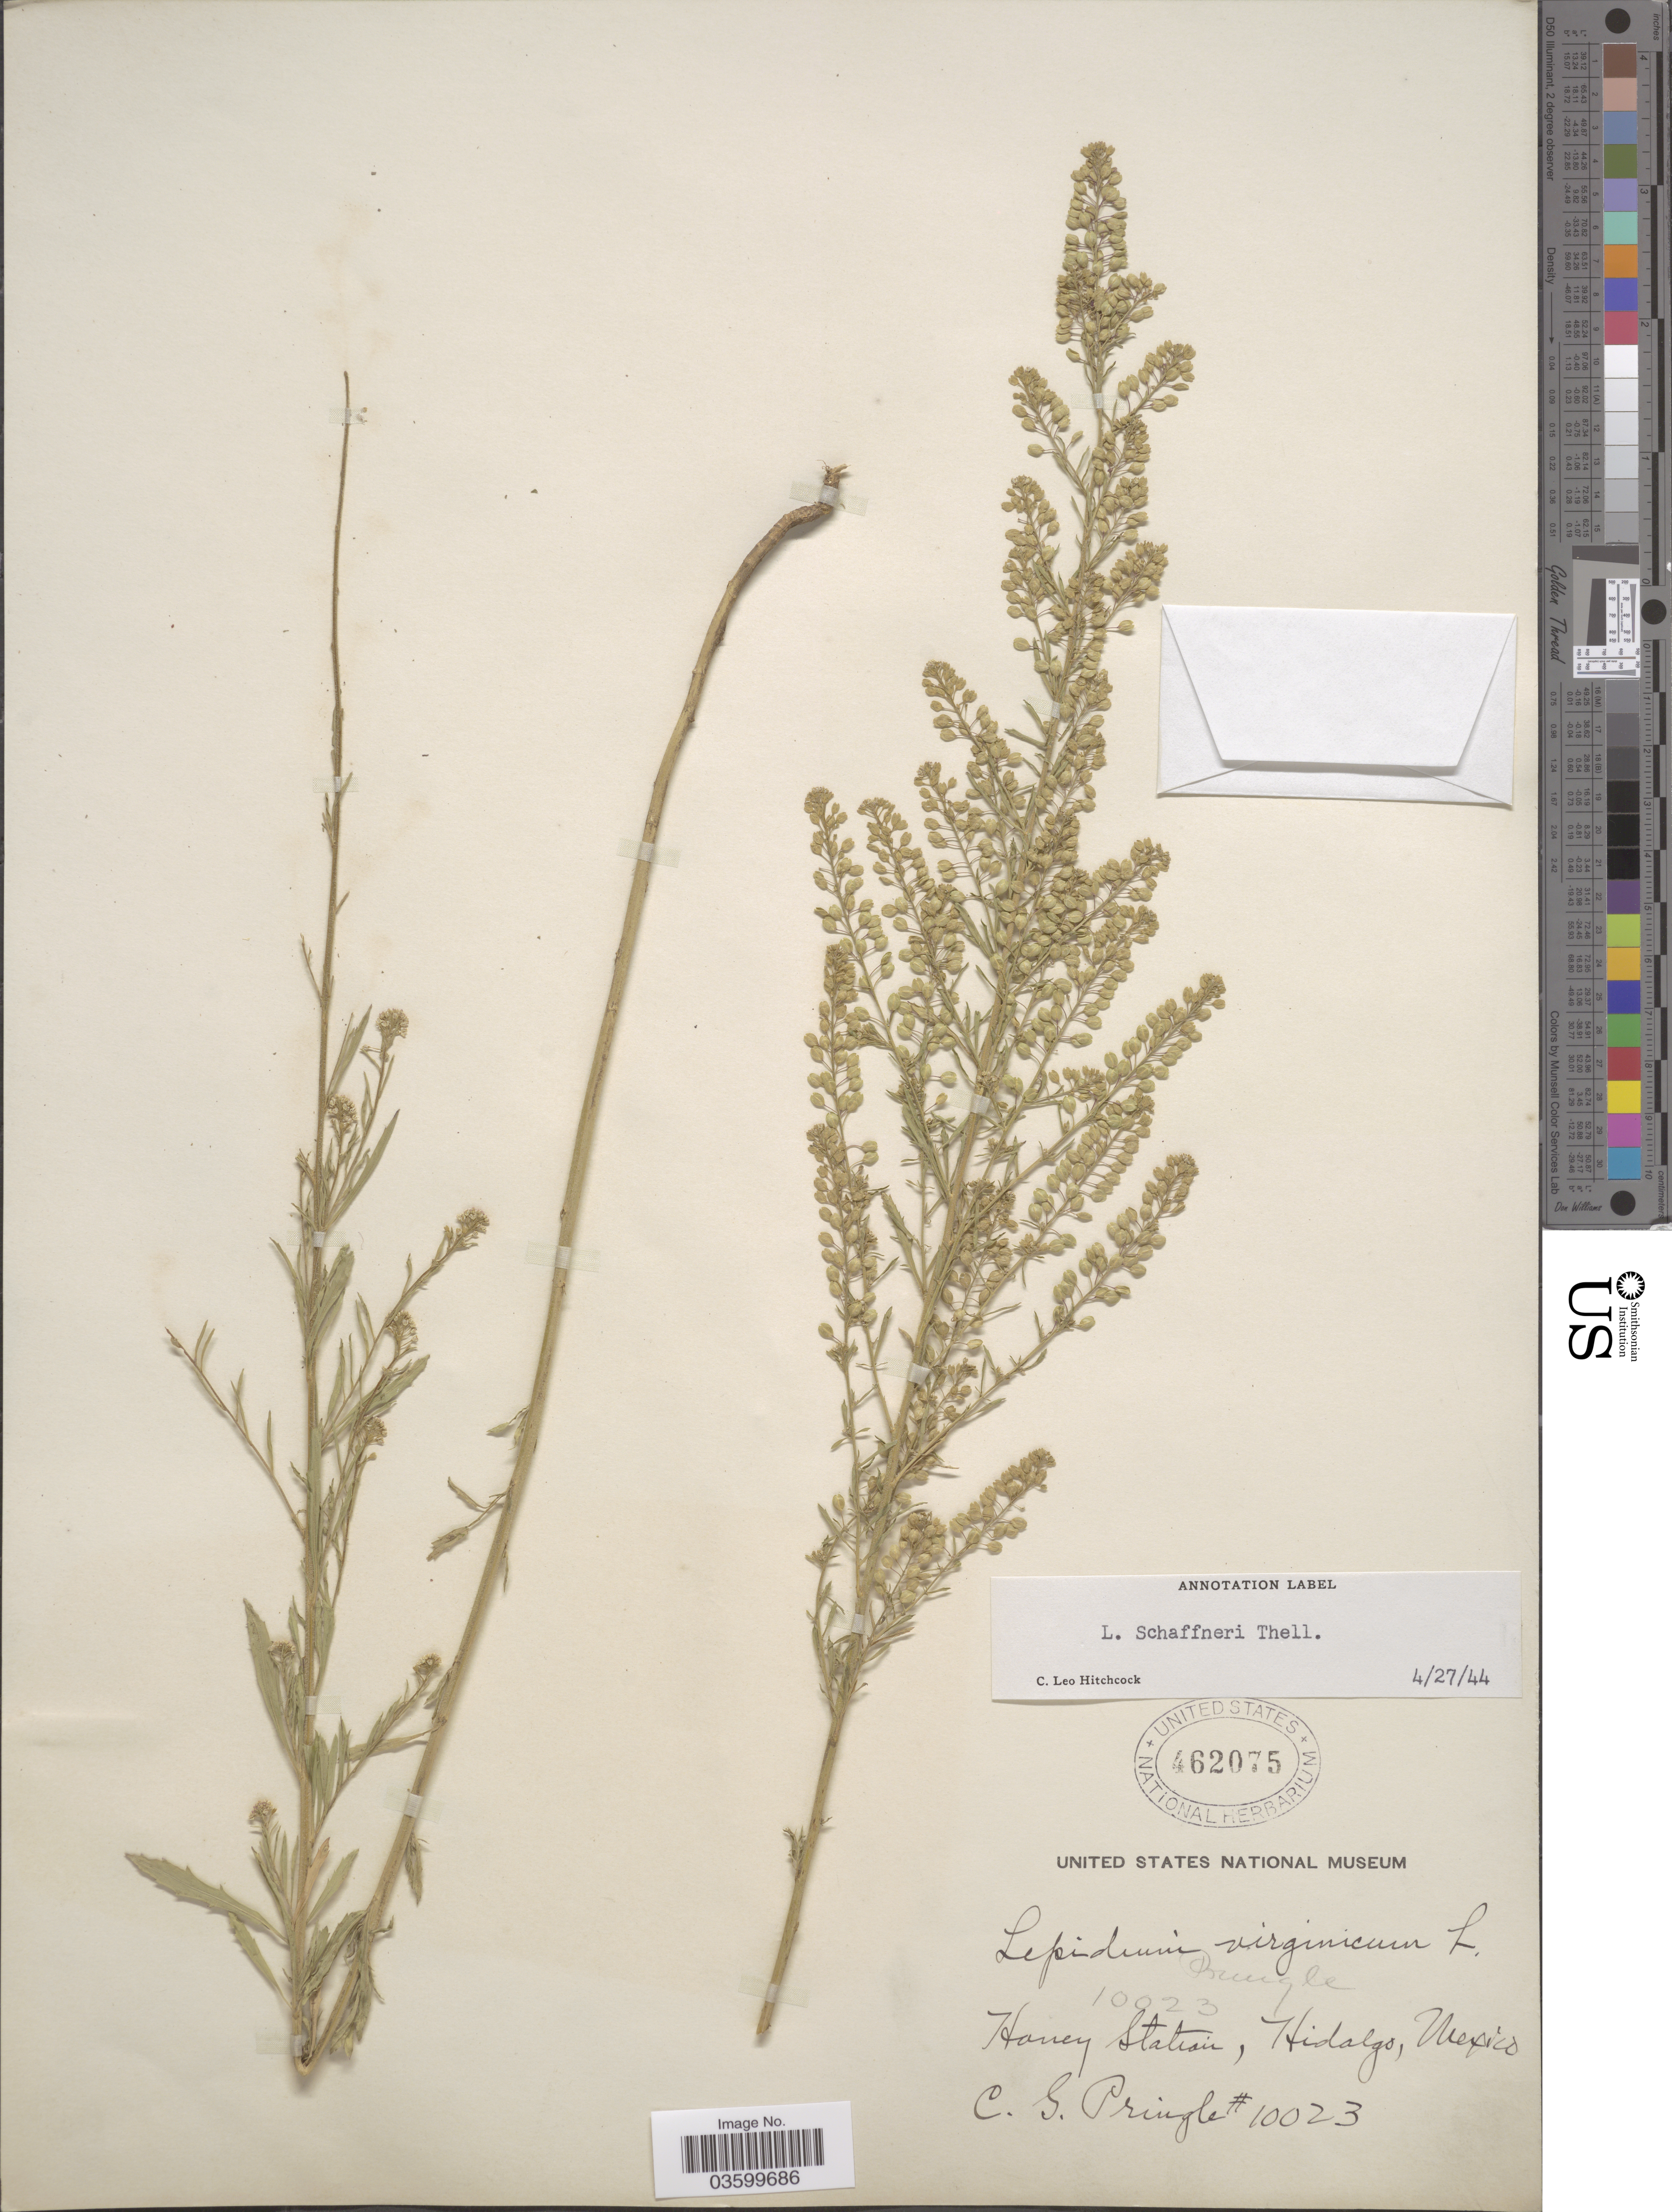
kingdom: Plantae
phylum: Tracheophyta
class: Magnoliopsida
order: Brassicales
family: Brassicaceae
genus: Lepidium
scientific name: Lepidium schaffneri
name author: Thell.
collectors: C. G. Pringle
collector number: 10023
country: Mexico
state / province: Hidalgo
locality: Honey Station.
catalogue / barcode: US 462075